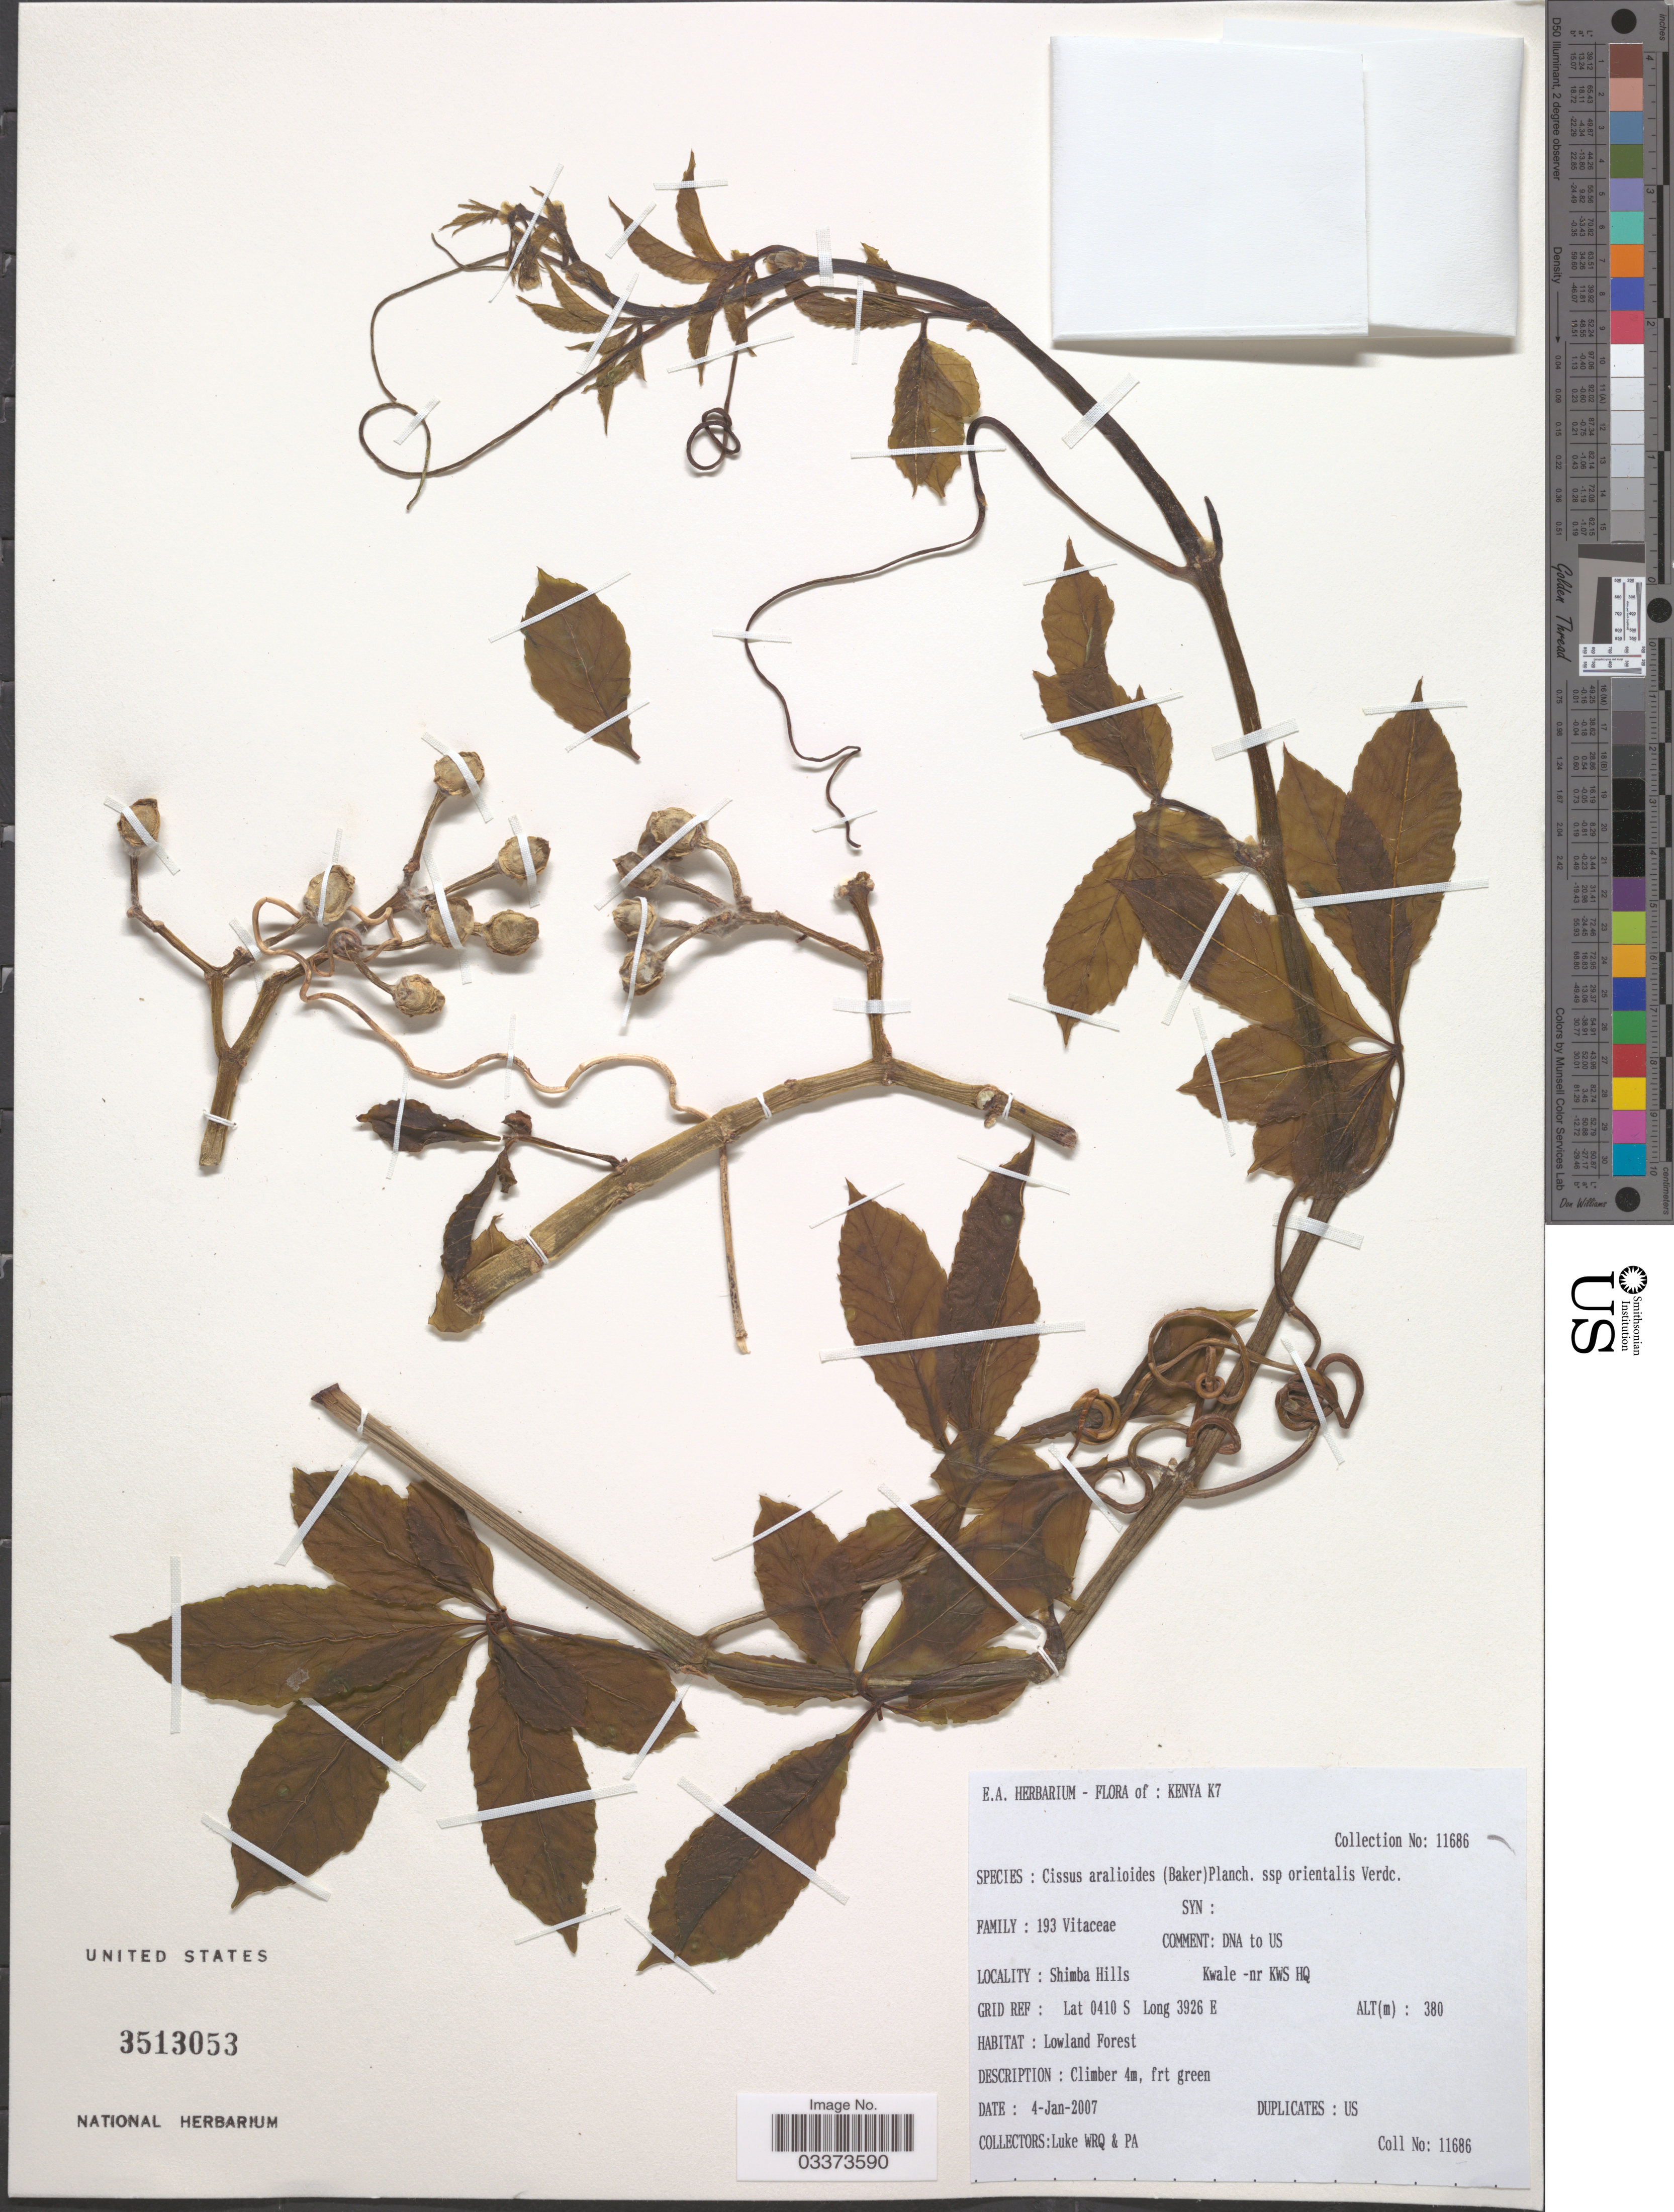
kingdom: Plantae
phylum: Tracheophyta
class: Magnoliopsida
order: Vitales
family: Vitaceae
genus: Cissus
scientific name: Cissus aralioides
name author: (Welw. ex Baker) Planch.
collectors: Q. Luke & P. Luke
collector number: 11686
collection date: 2007-01-04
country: Kenya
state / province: Kwale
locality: Kenya K7. Shimba Hills Kwale -nr KWS HQ.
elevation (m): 380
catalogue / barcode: US 3513053